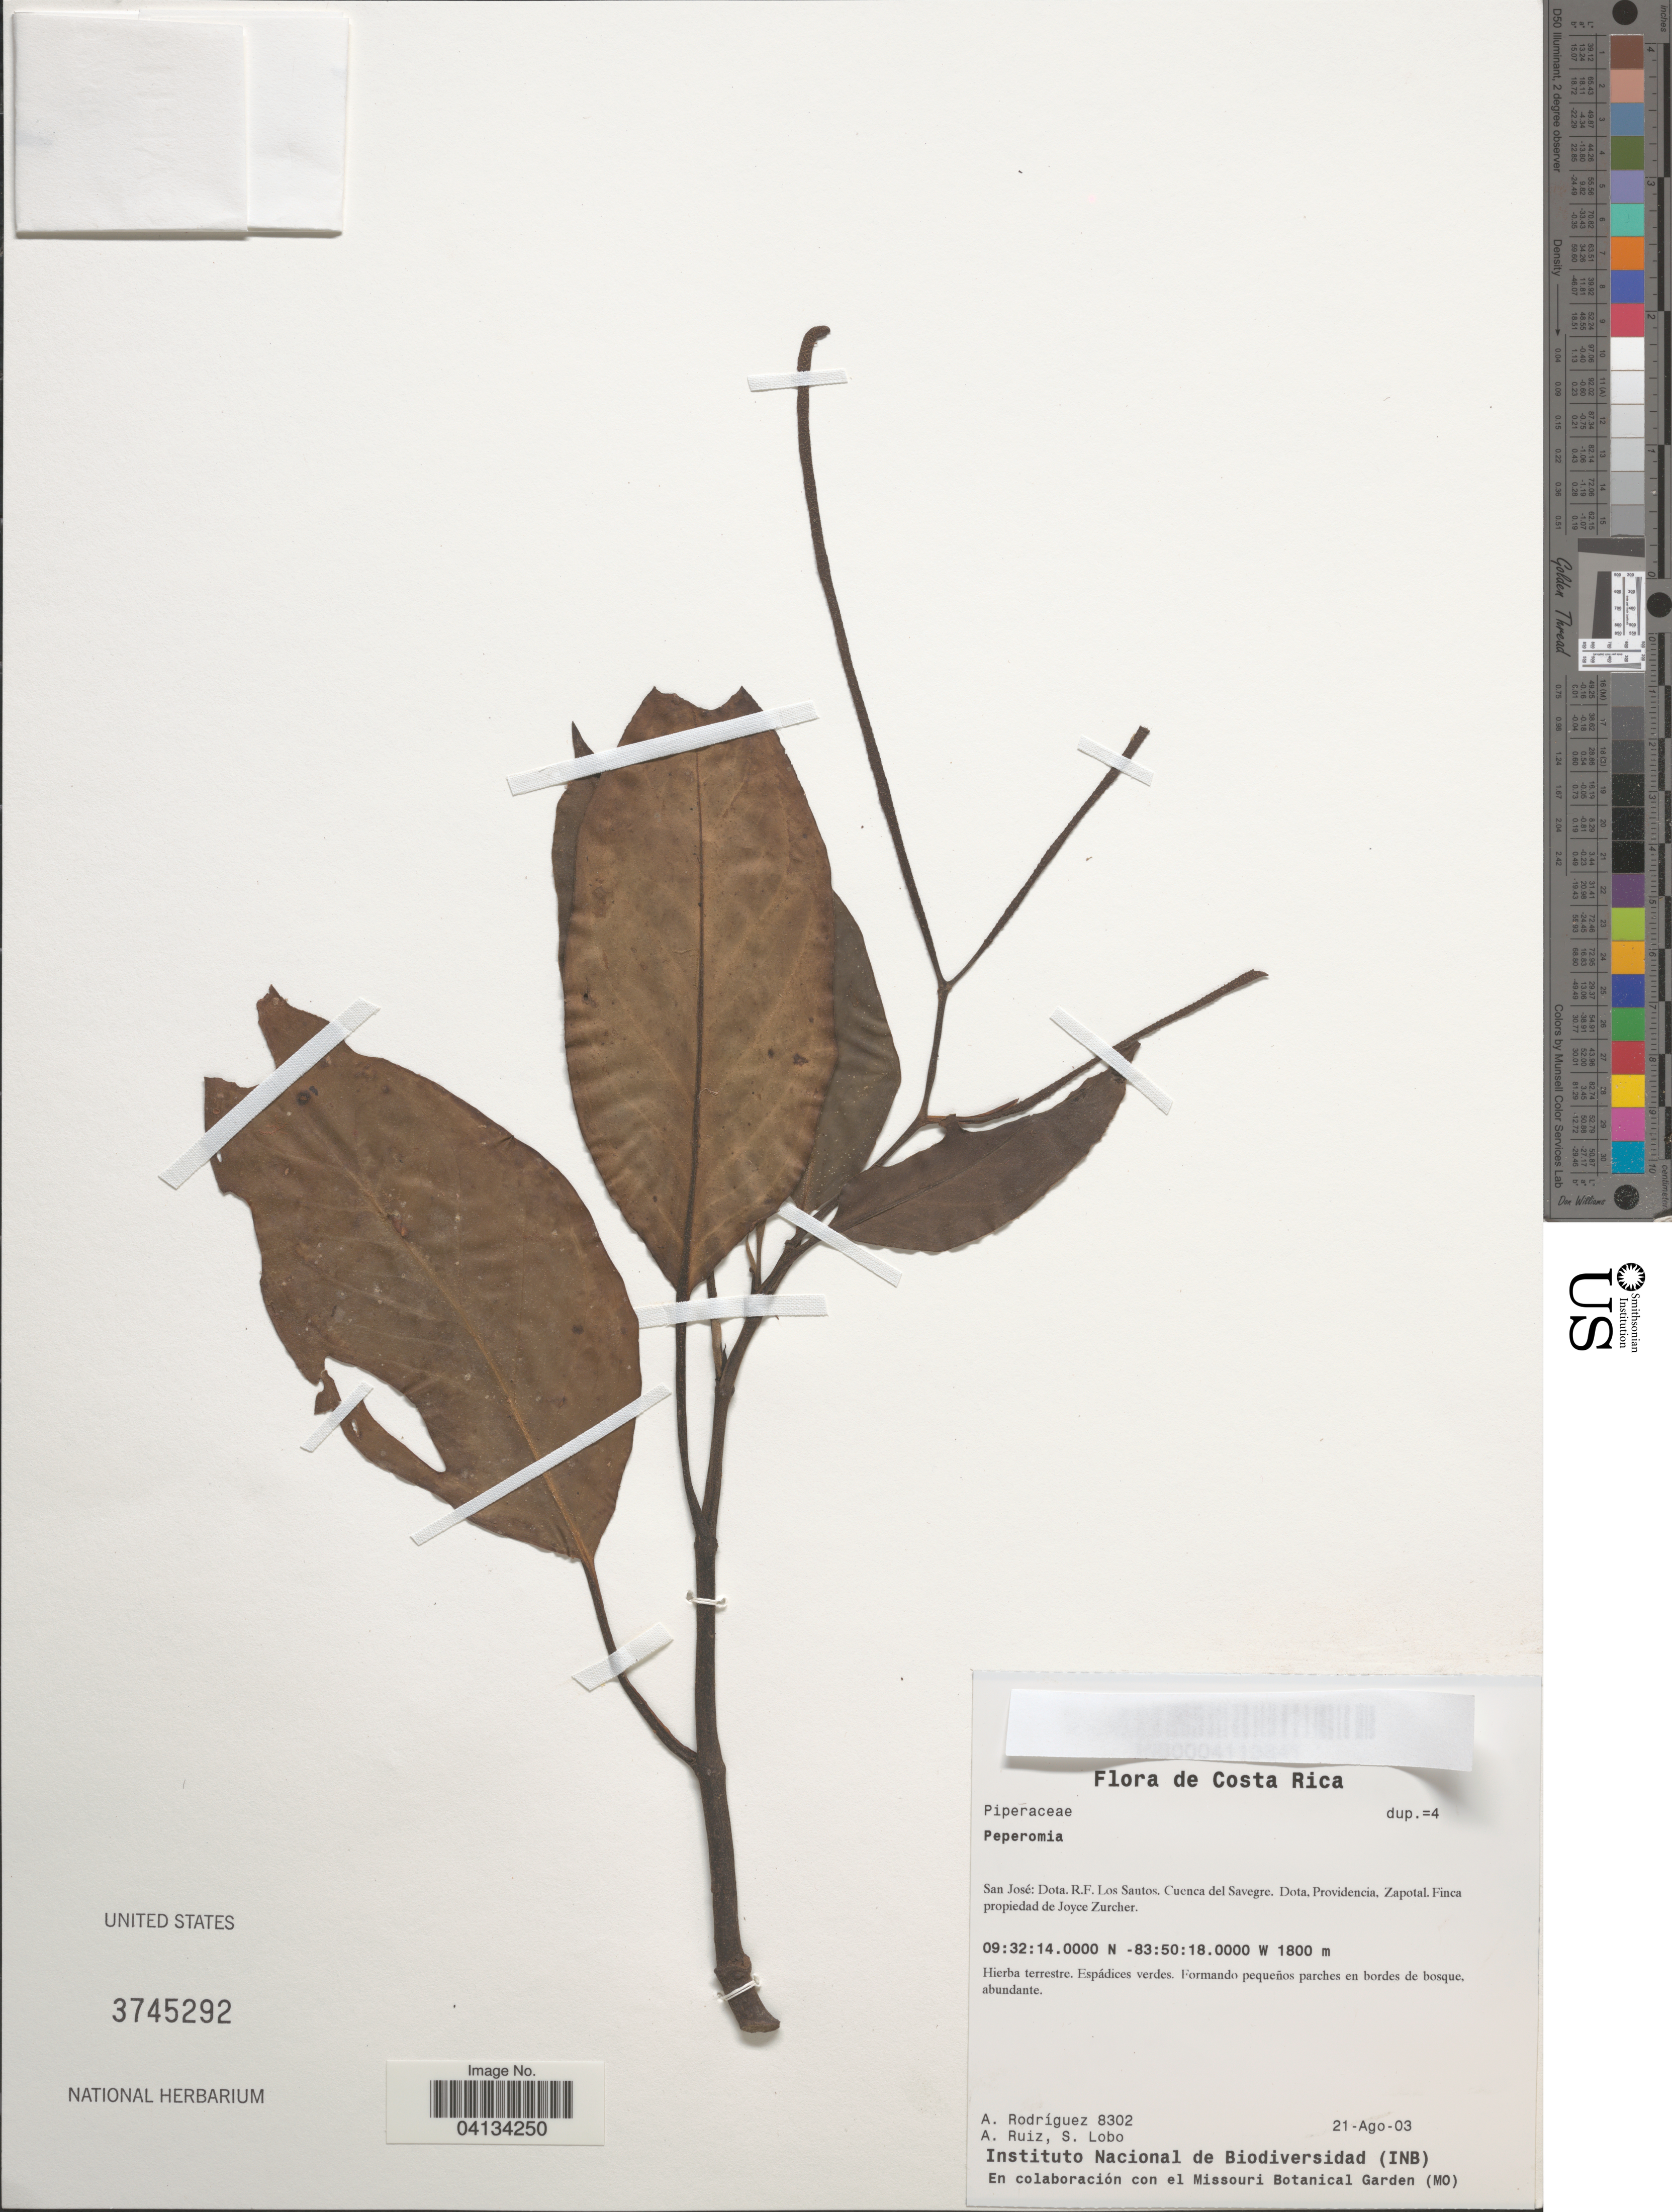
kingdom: Plantae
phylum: Tracheophyta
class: Magnoliopsida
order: Piperales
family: Piperaceae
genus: Peperomia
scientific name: Peperomia striata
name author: Ruiz & Pav.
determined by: Jiménez, José Estaban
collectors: A. Rodríguez, A. Ruiz & S. Lobo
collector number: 8302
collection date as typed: Transcribed d/m/y: 21/8/3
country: Costa Rica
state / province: San José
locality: Dota. R.F. Los Santos. Cuenca del Savegre. Dota, Providencia, Zapotal. Finca propiedad de Joyce Zurcher.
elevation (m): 1800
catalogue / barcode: US 3745292